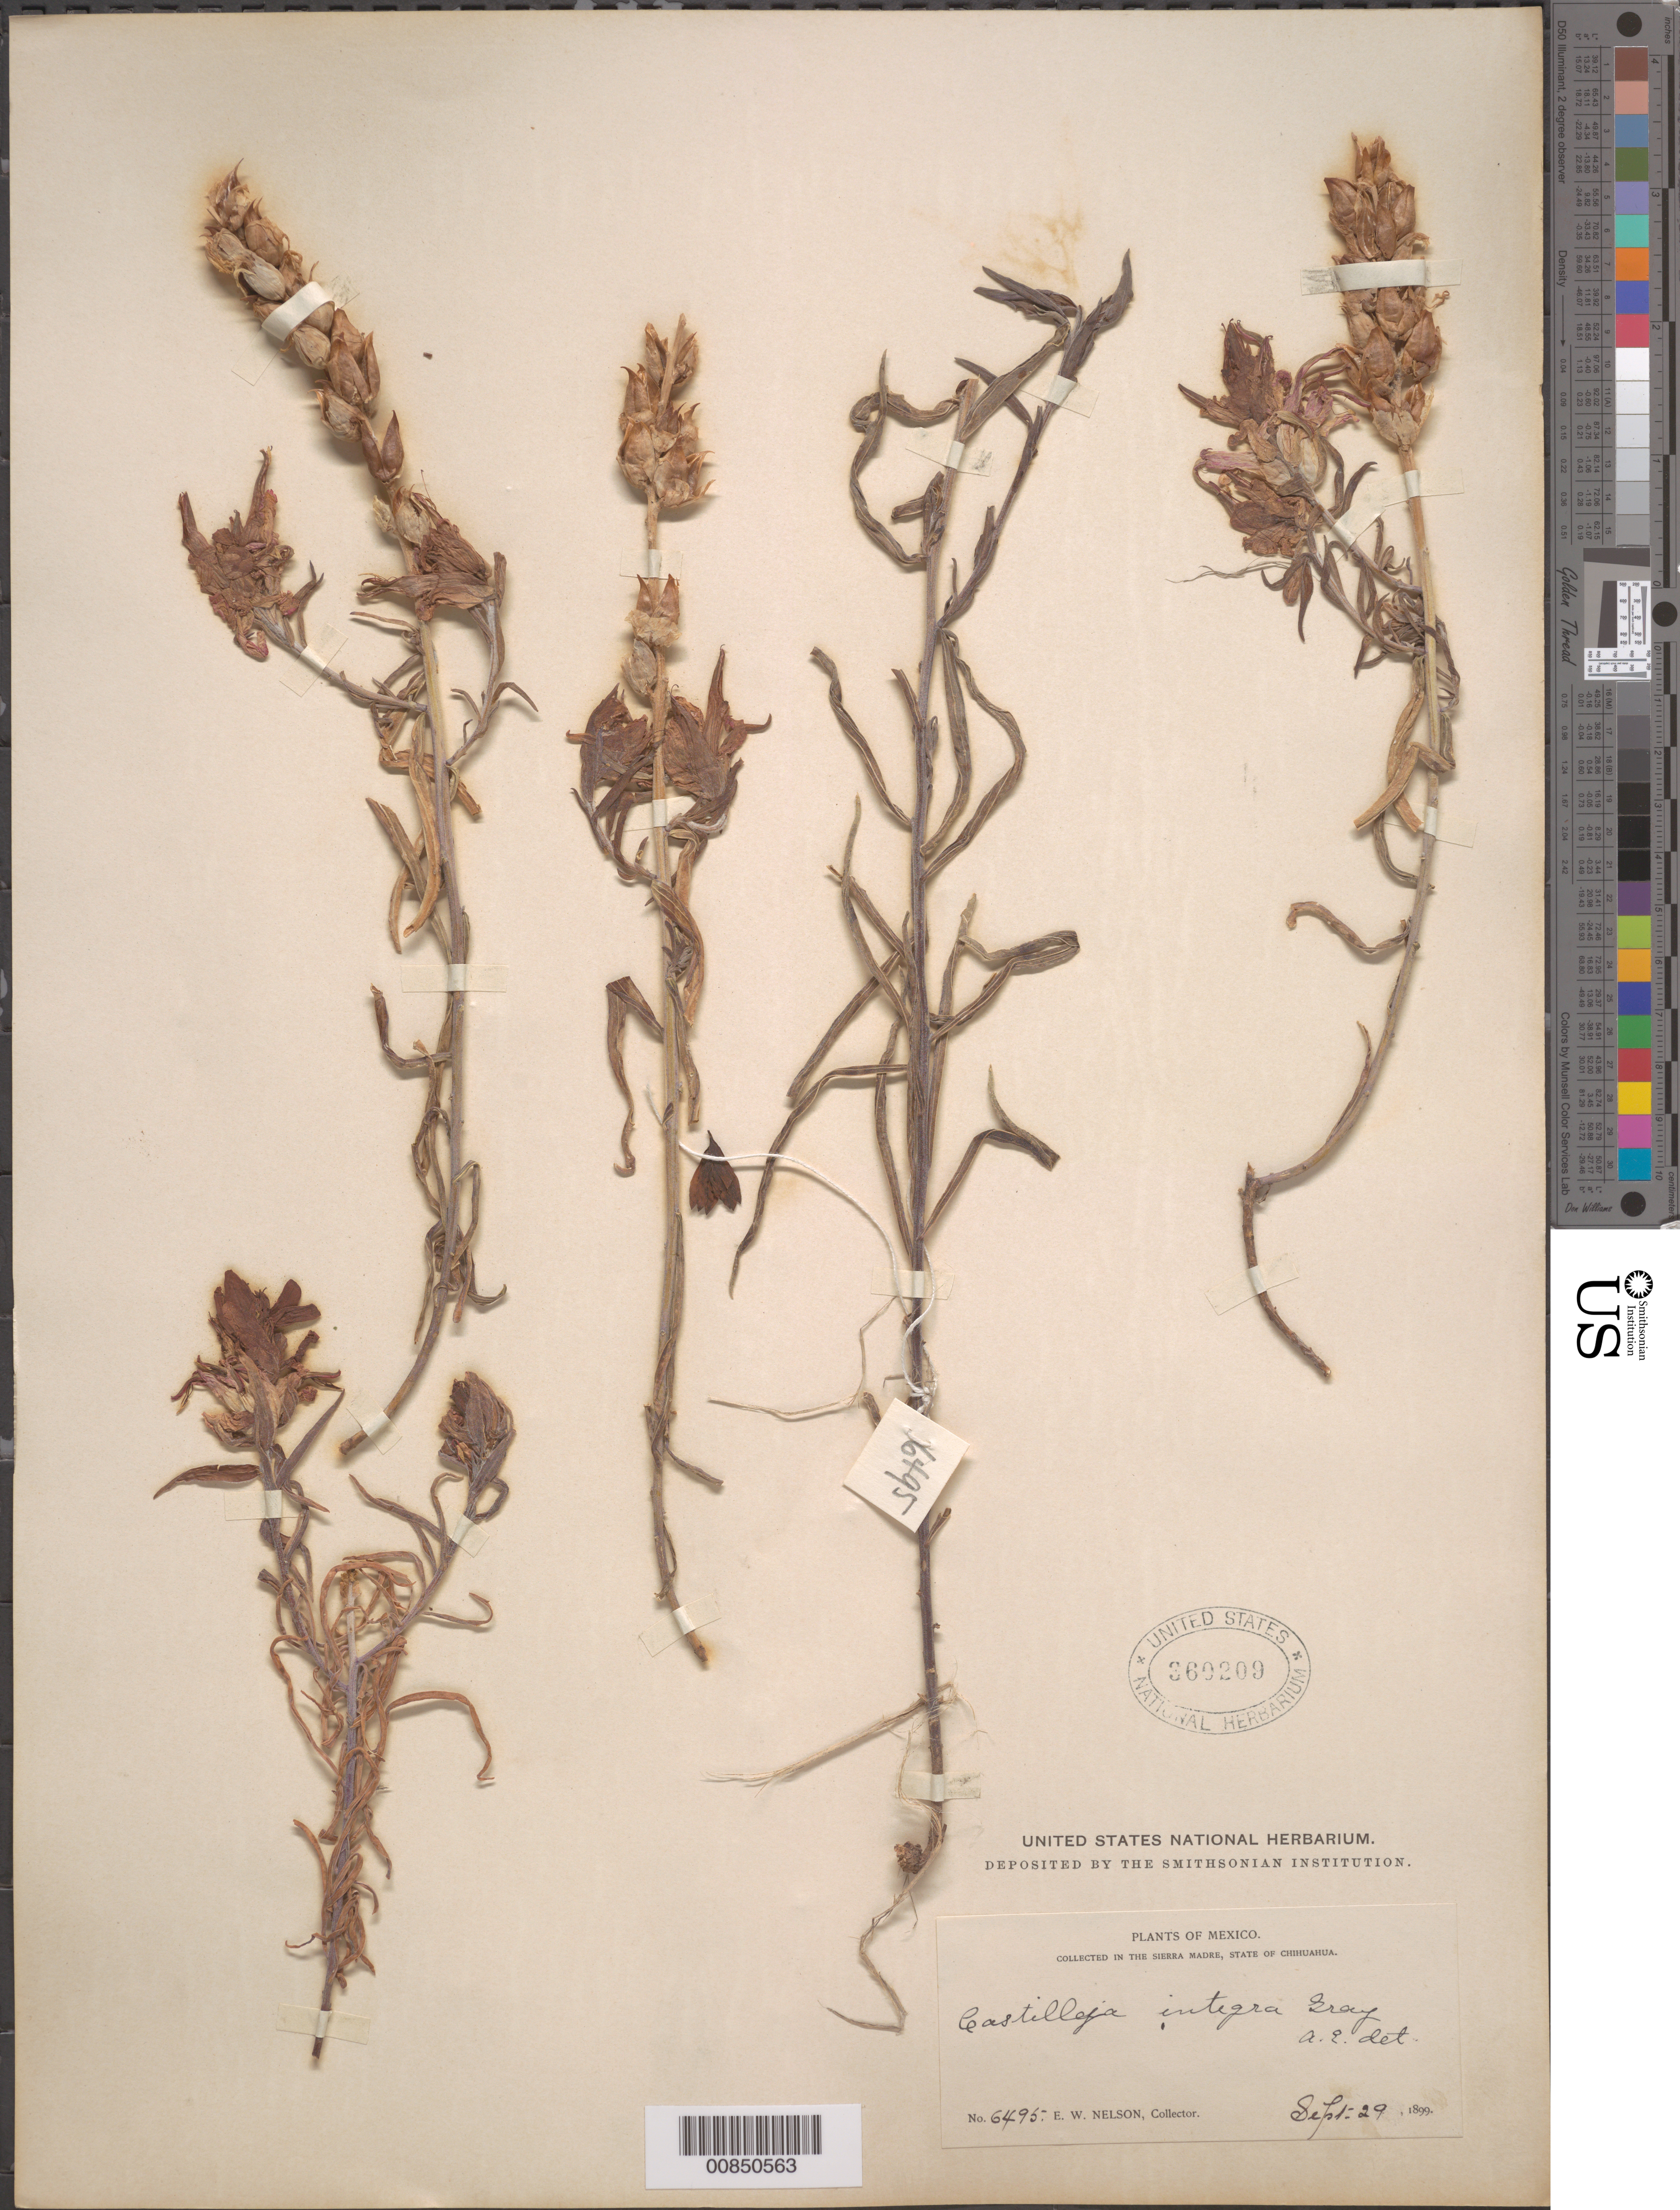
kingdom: Plantae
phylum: Tracheophyta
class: Magnoliopsida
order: Lamiales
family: Orobanchaceae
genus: Castilleja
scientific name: Castilleja integra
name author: A. Gray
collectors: E. W. Nelson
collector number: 6495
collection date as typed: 29 Sep 1899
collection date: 1899-09-29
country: Mexico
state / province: Chihuahua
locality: Sierra Madre, Chihuahua.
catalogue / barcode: US 360209